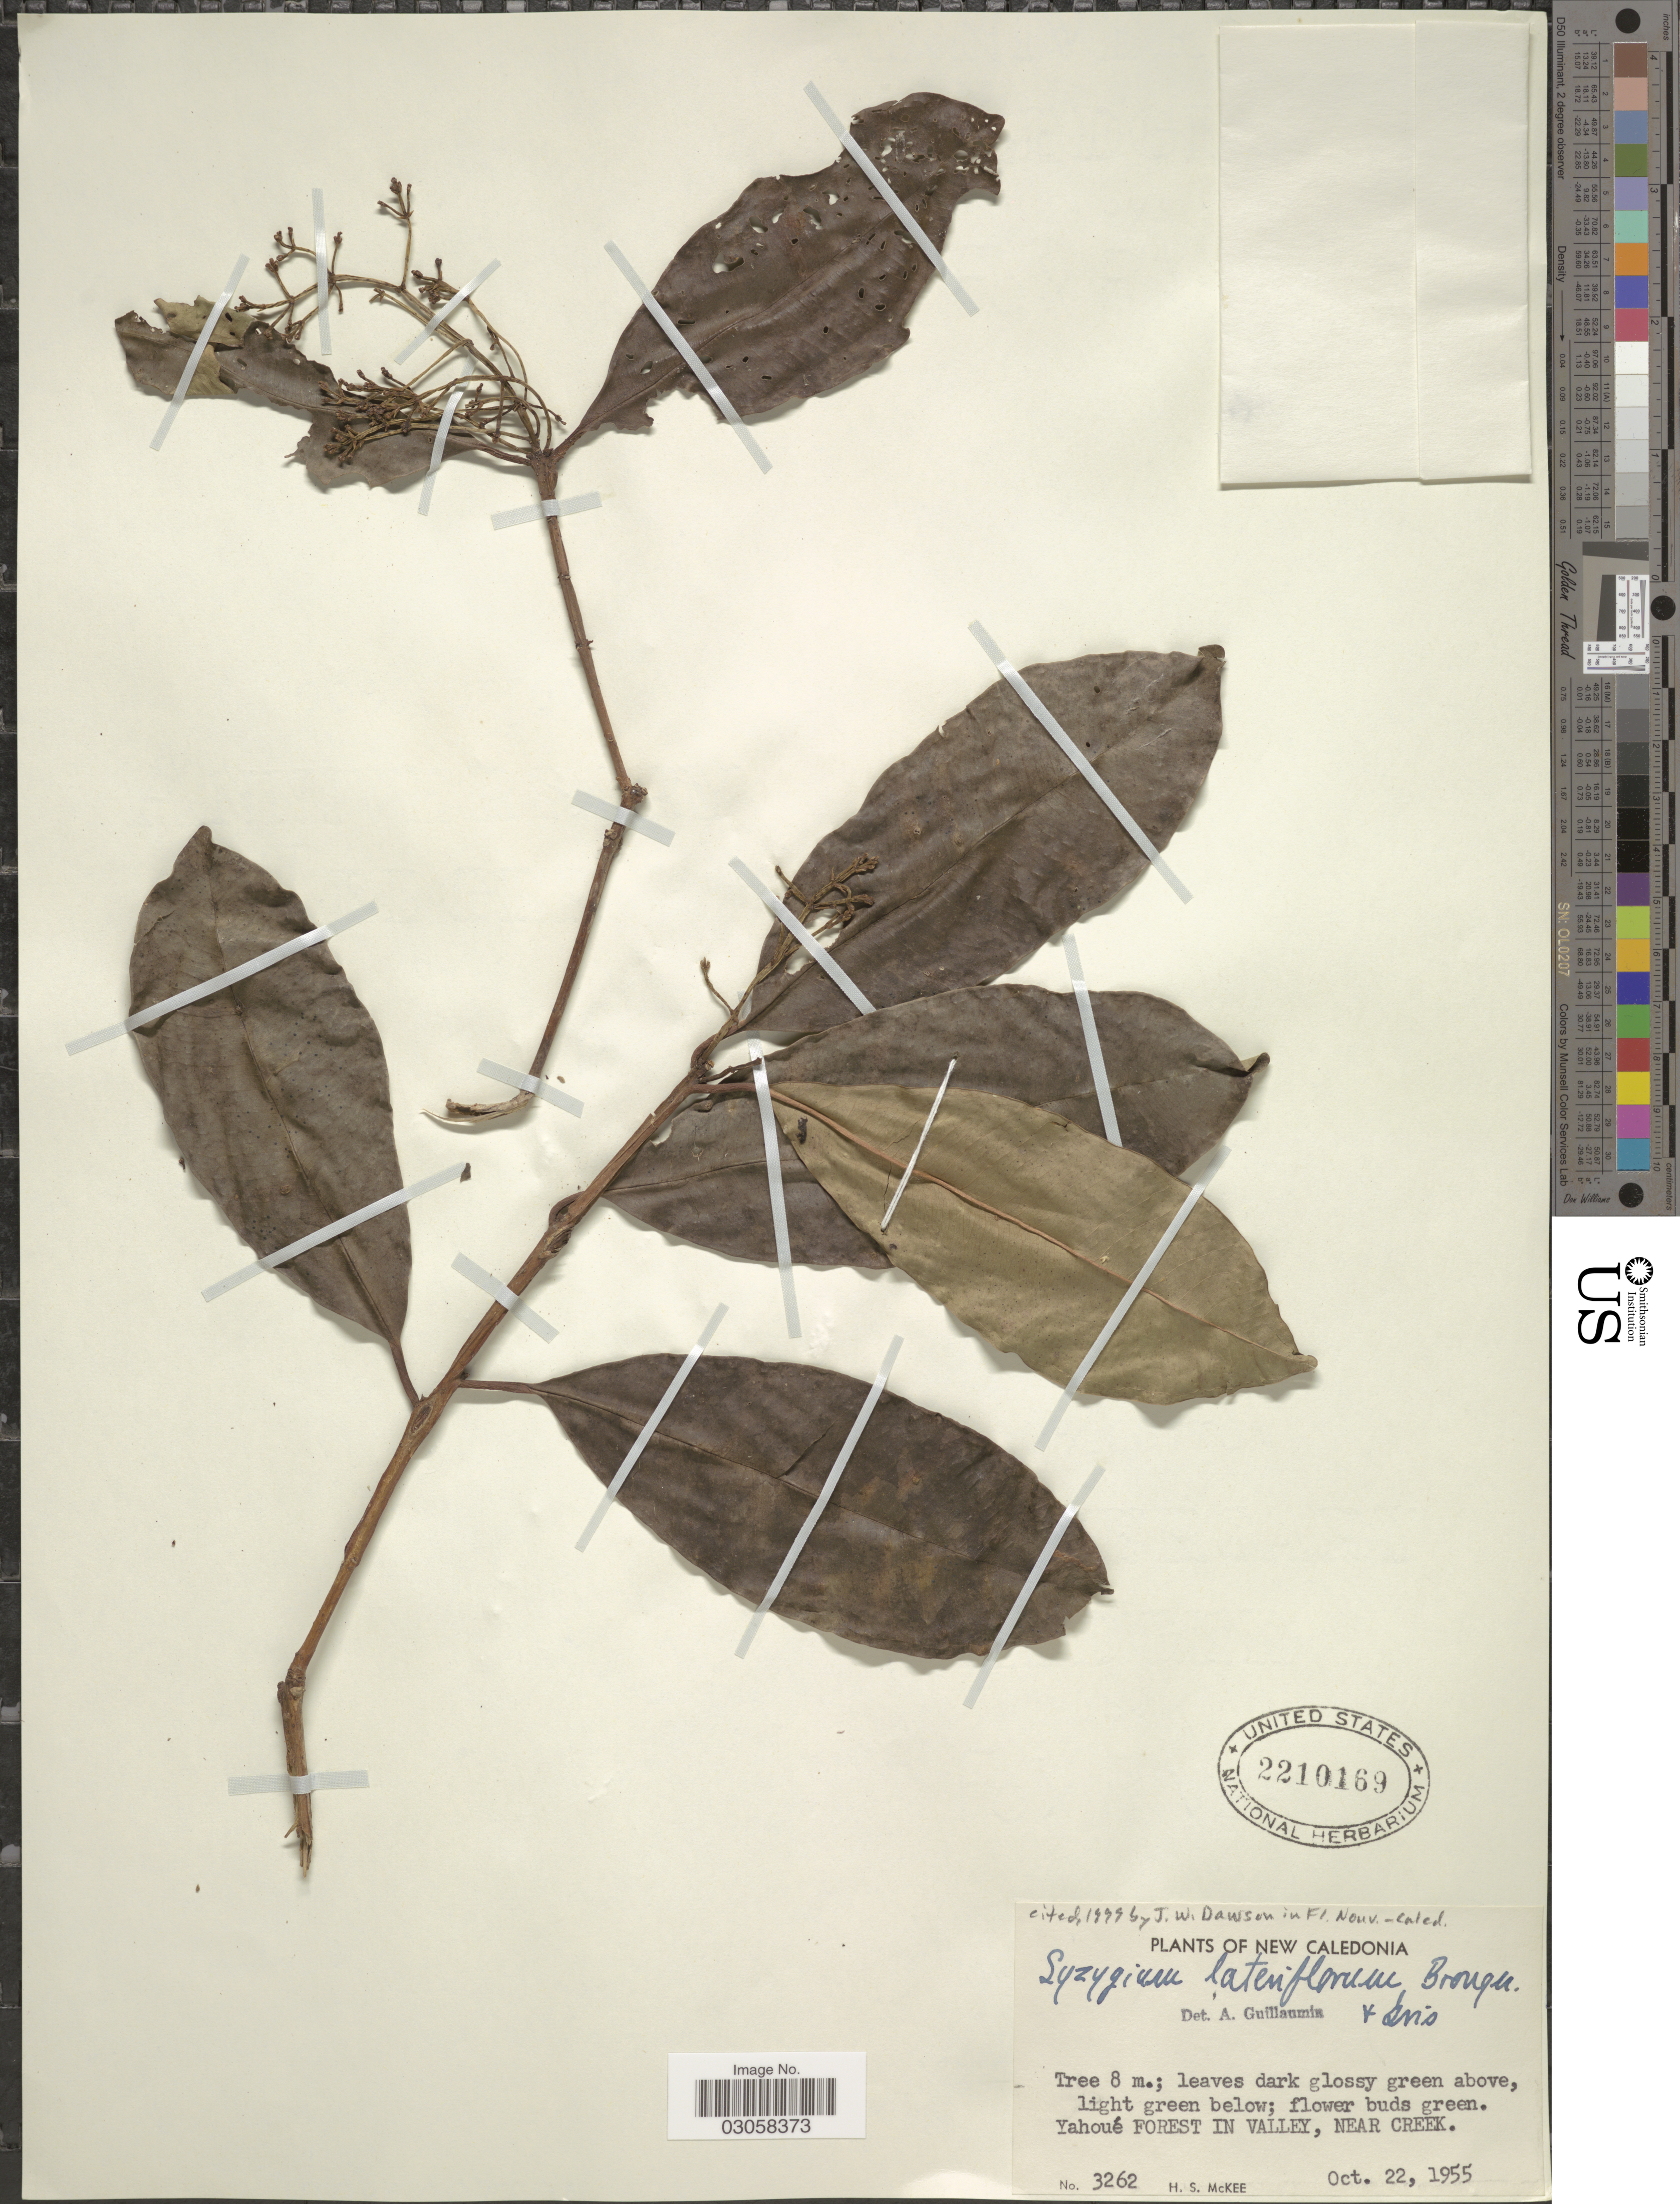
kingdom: Plantae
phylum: Tracheophyta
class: Magnoliopsida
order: Myrtales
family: Myrtaceae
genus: Syzygium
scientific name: Syzygium lateriflorum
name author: Brongn. & Gris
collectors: H. S. McKee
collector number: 3262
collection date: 1955-10-22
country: New Caledonia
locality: Yahoué Forest in Valley, near Creek.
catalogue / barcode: US 2210169